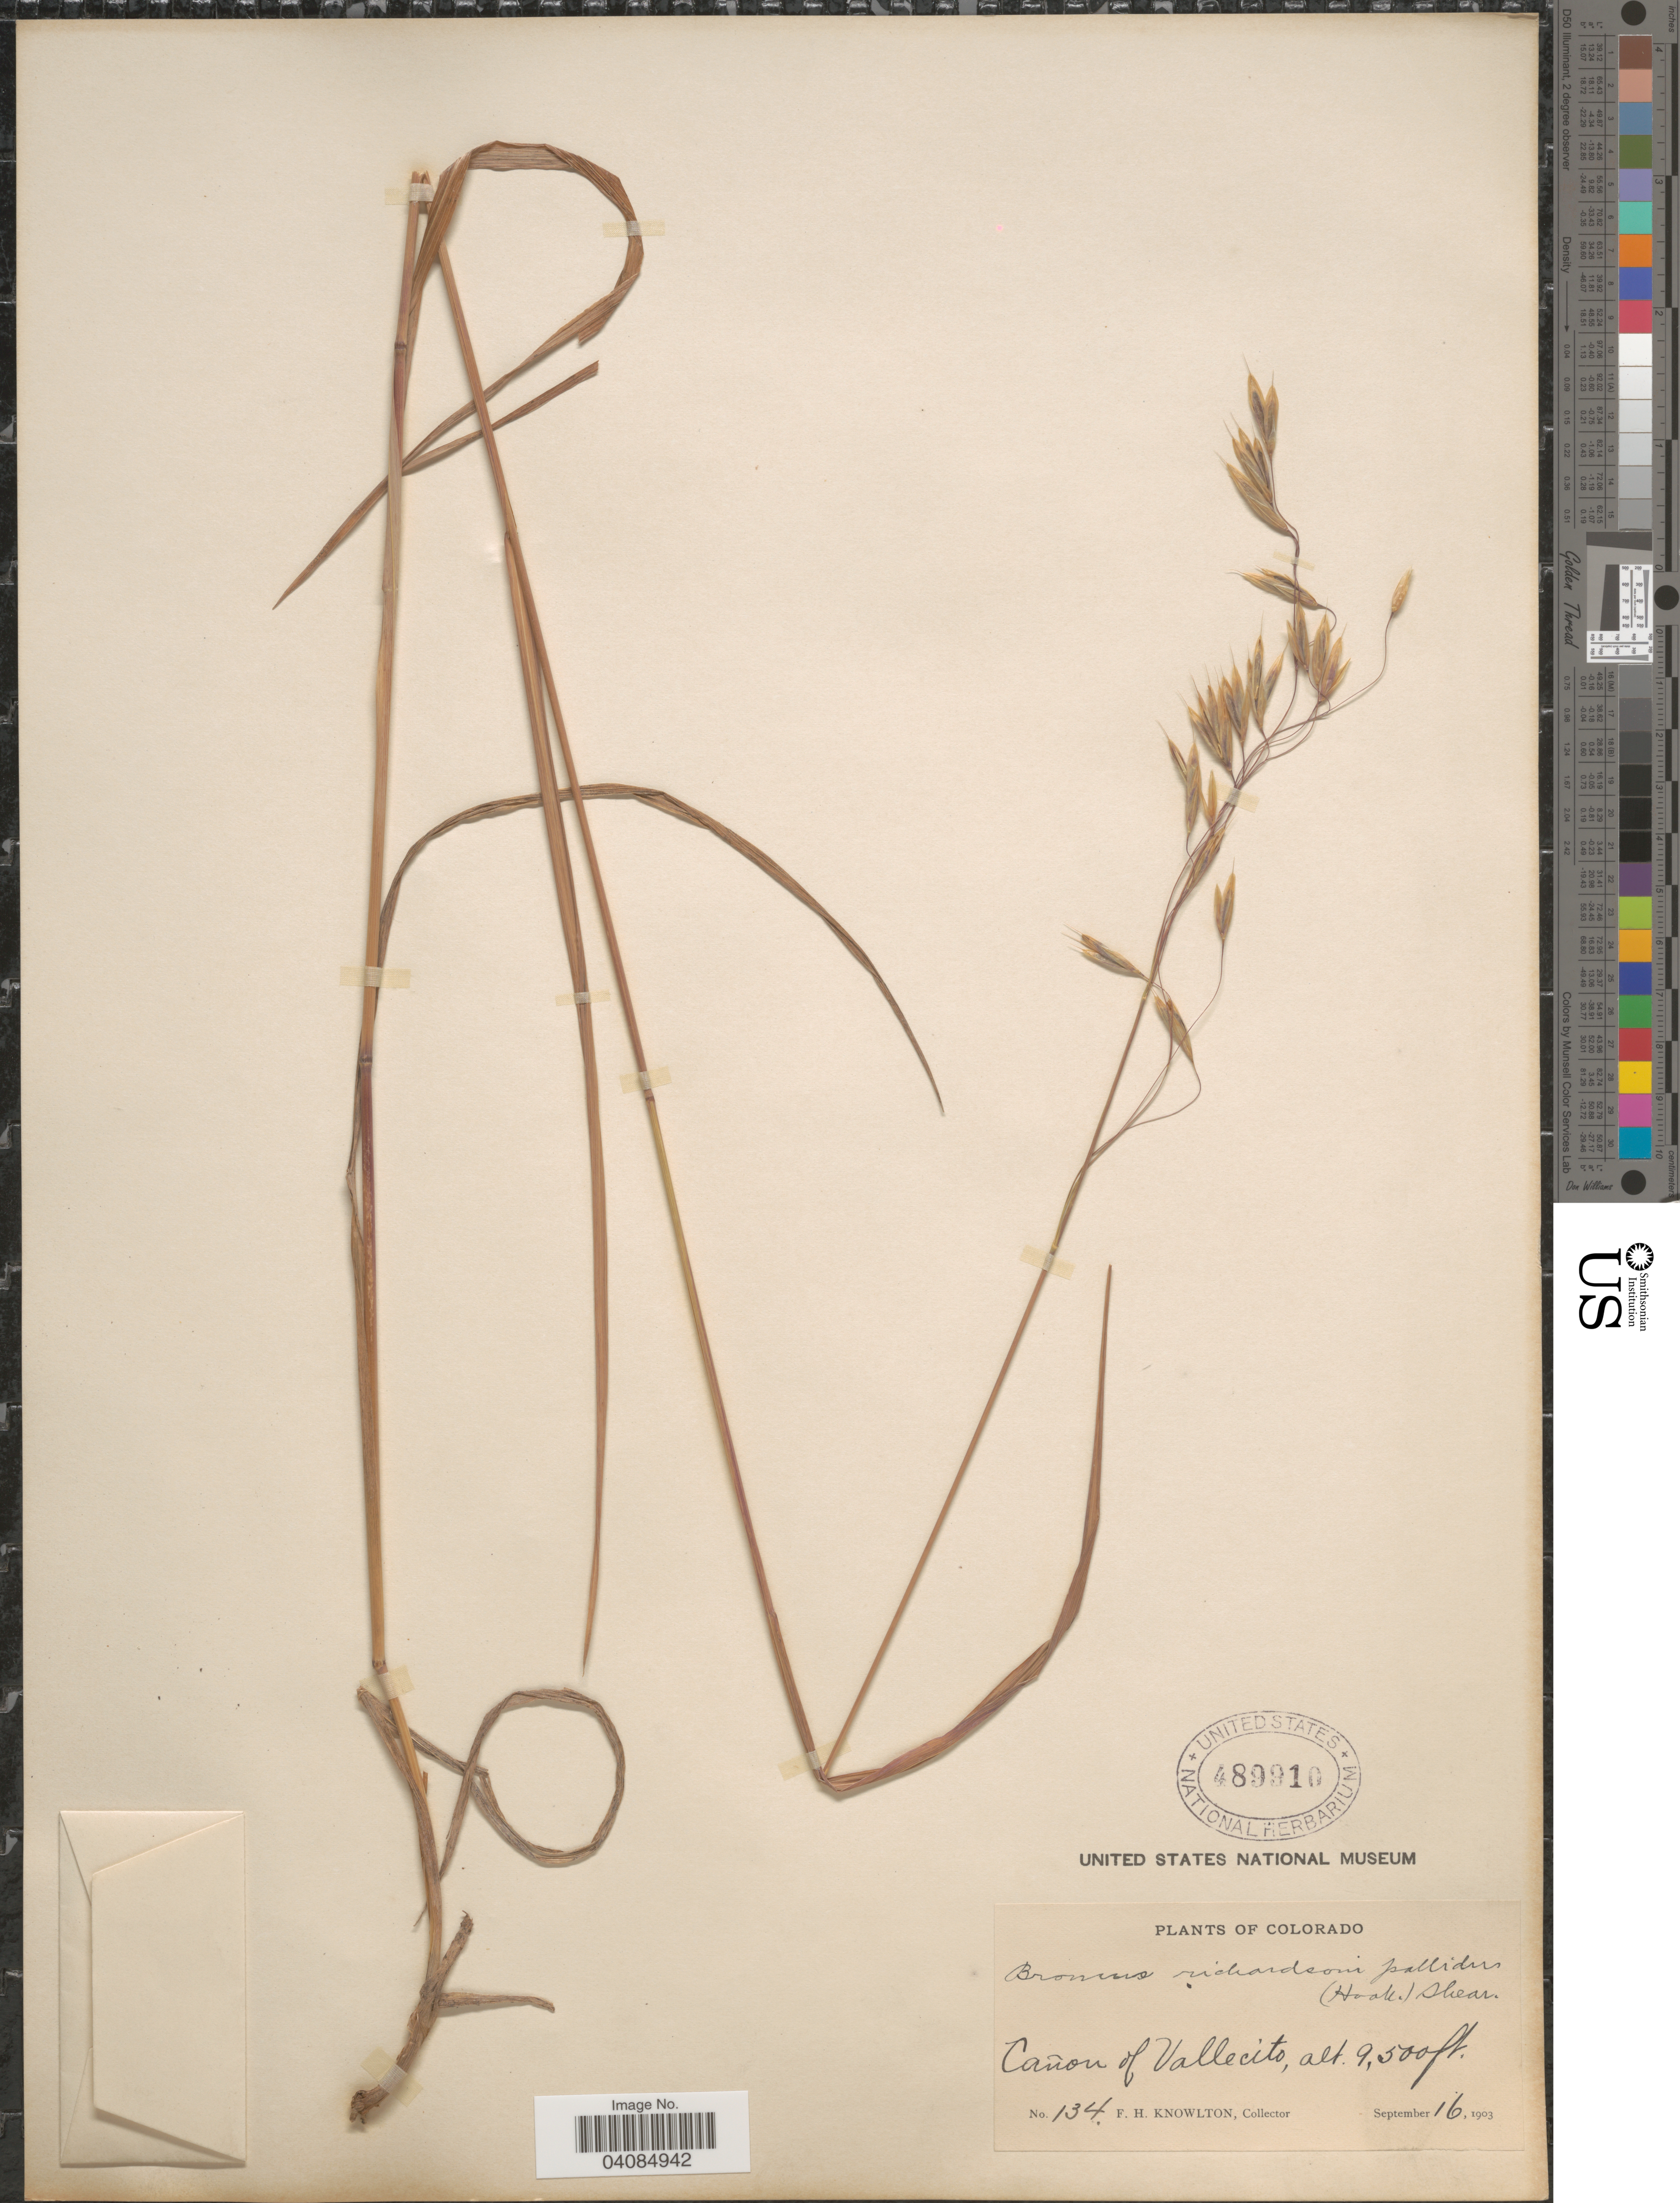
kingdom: Plantae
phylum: Tracheophyta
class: Liliopsida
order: Poales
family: Poaceae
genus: Bromus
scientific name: Bromus racemosus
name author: L.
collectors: F. H. Knowlton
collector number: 134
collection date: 1903-09-16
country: United States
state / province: Colorado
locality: Cañon of Vallecito.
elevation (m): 2896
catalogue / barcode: US 489910